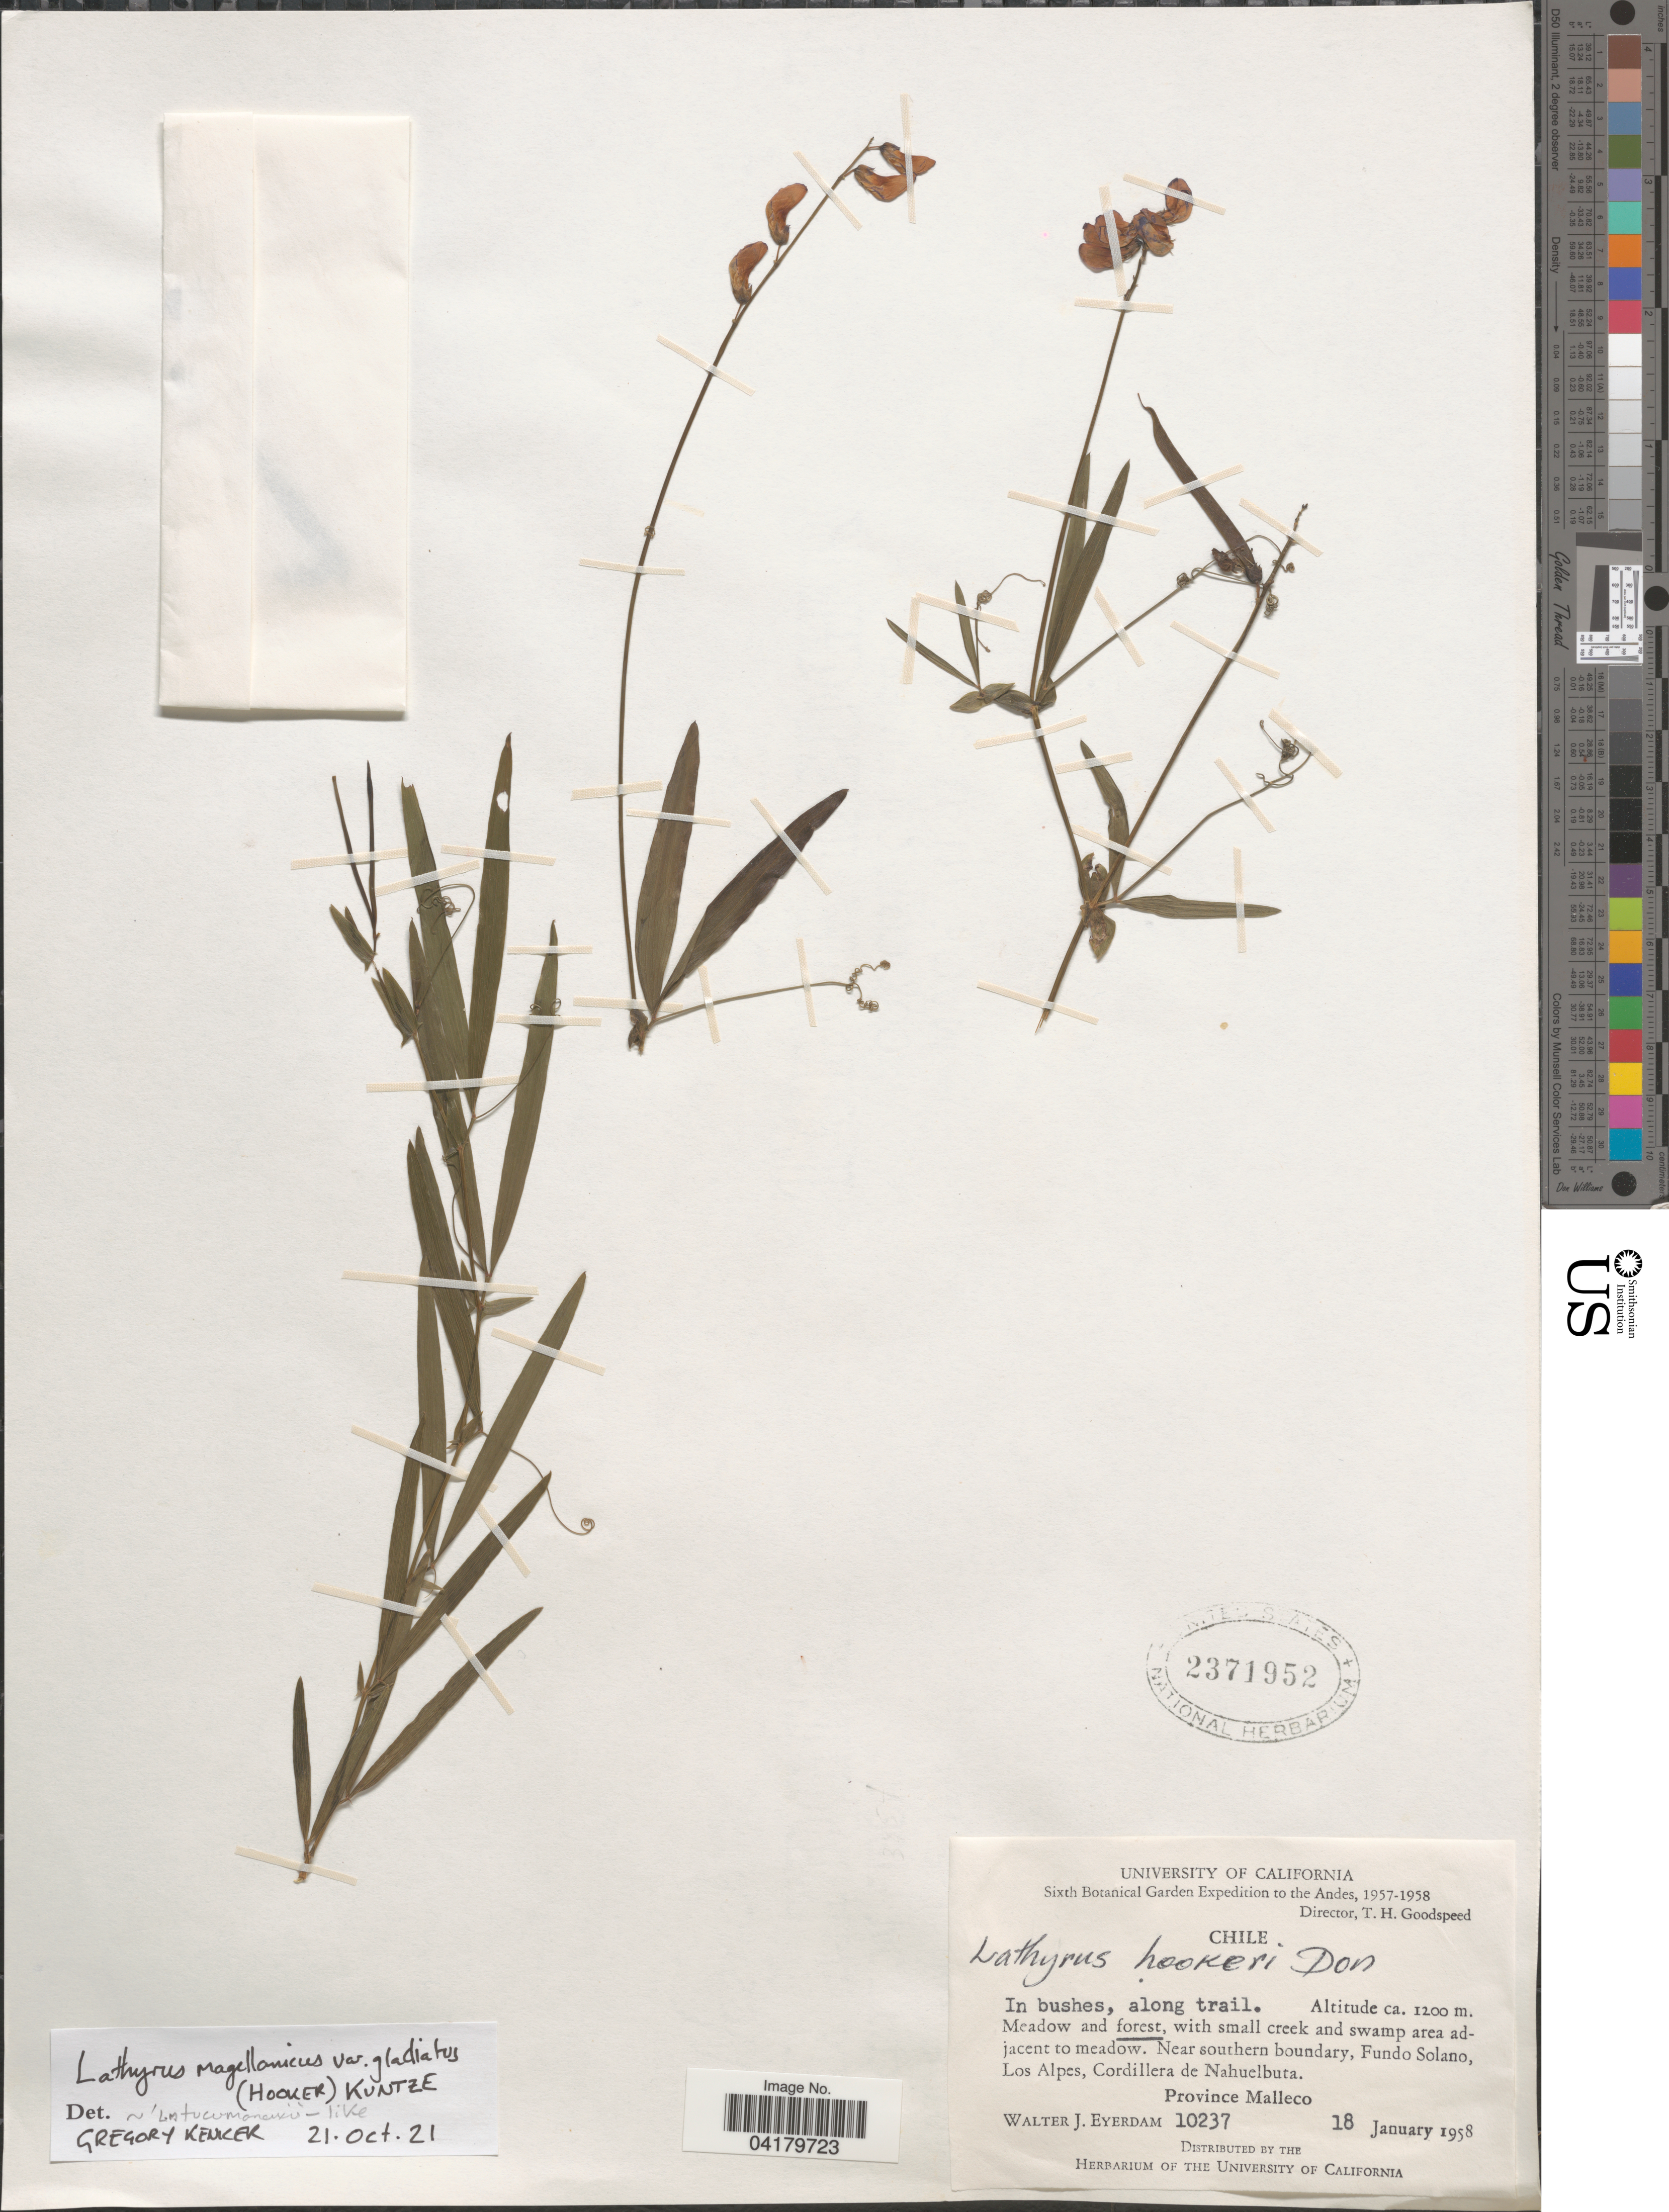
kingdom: Plantae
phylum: Tracheophyta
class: Magnoliopsida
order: Fabales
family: Fabaceae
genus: Lathyrus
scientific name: Lathyrus magellanicus var. gladiatus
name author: (Hook.) Kuntze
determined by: Kenicer, Gregory J.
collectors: W. J. Eyerdam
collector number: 10237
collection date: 1958-01-18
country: Chile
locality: Sixth Botanical Garden Expedition to the Andes, 1957-1958. Near southern boundary, Fundo Solano, Los Alpes, Cordillera de Nahuelbuta. Province Malleco.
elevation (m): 1200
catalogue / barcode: US 2371952